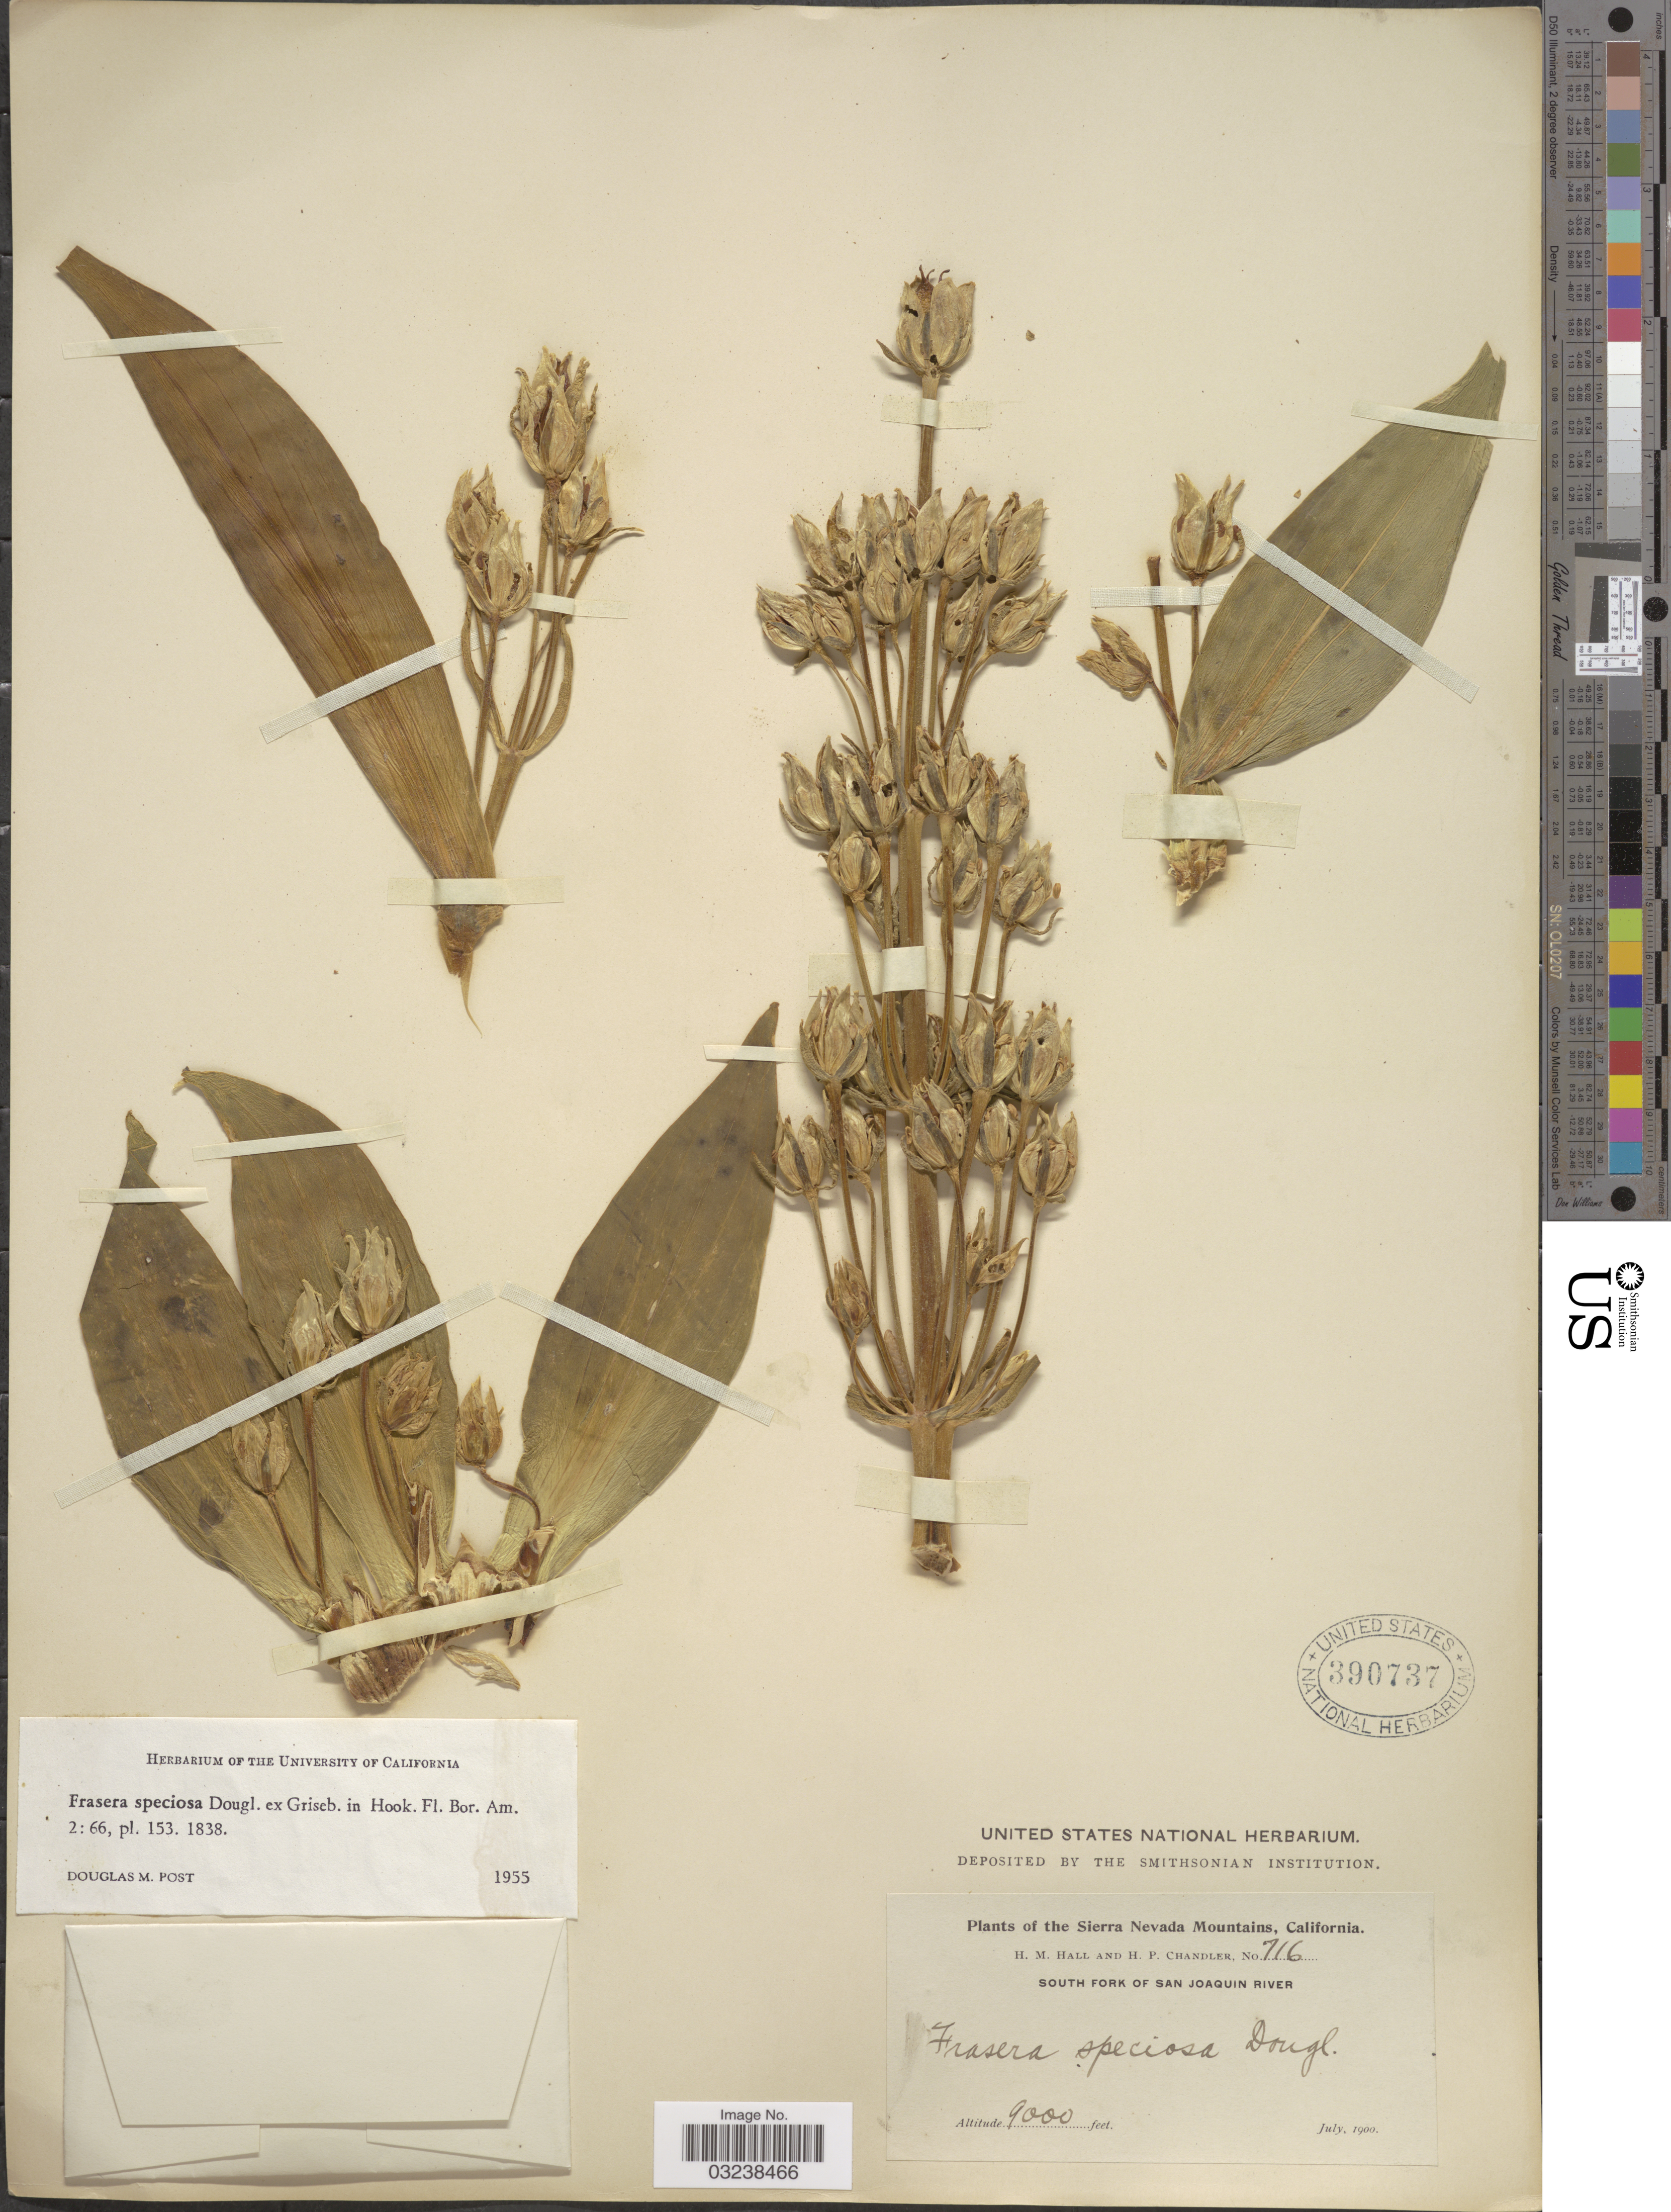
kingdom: Plantae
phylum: Tracheophyta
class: Magnoliopsida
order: Gentianales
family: Gentianaceae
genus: Swertia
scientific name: Swertia radiata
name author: (Kellogg) Kuntze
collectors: H. Chandler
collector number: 716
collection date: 1900-07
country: United States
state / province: California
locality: The Sierra Nevada Mountains. South Fork of San Joaquin River.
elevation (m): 2743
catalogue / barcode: US 390737